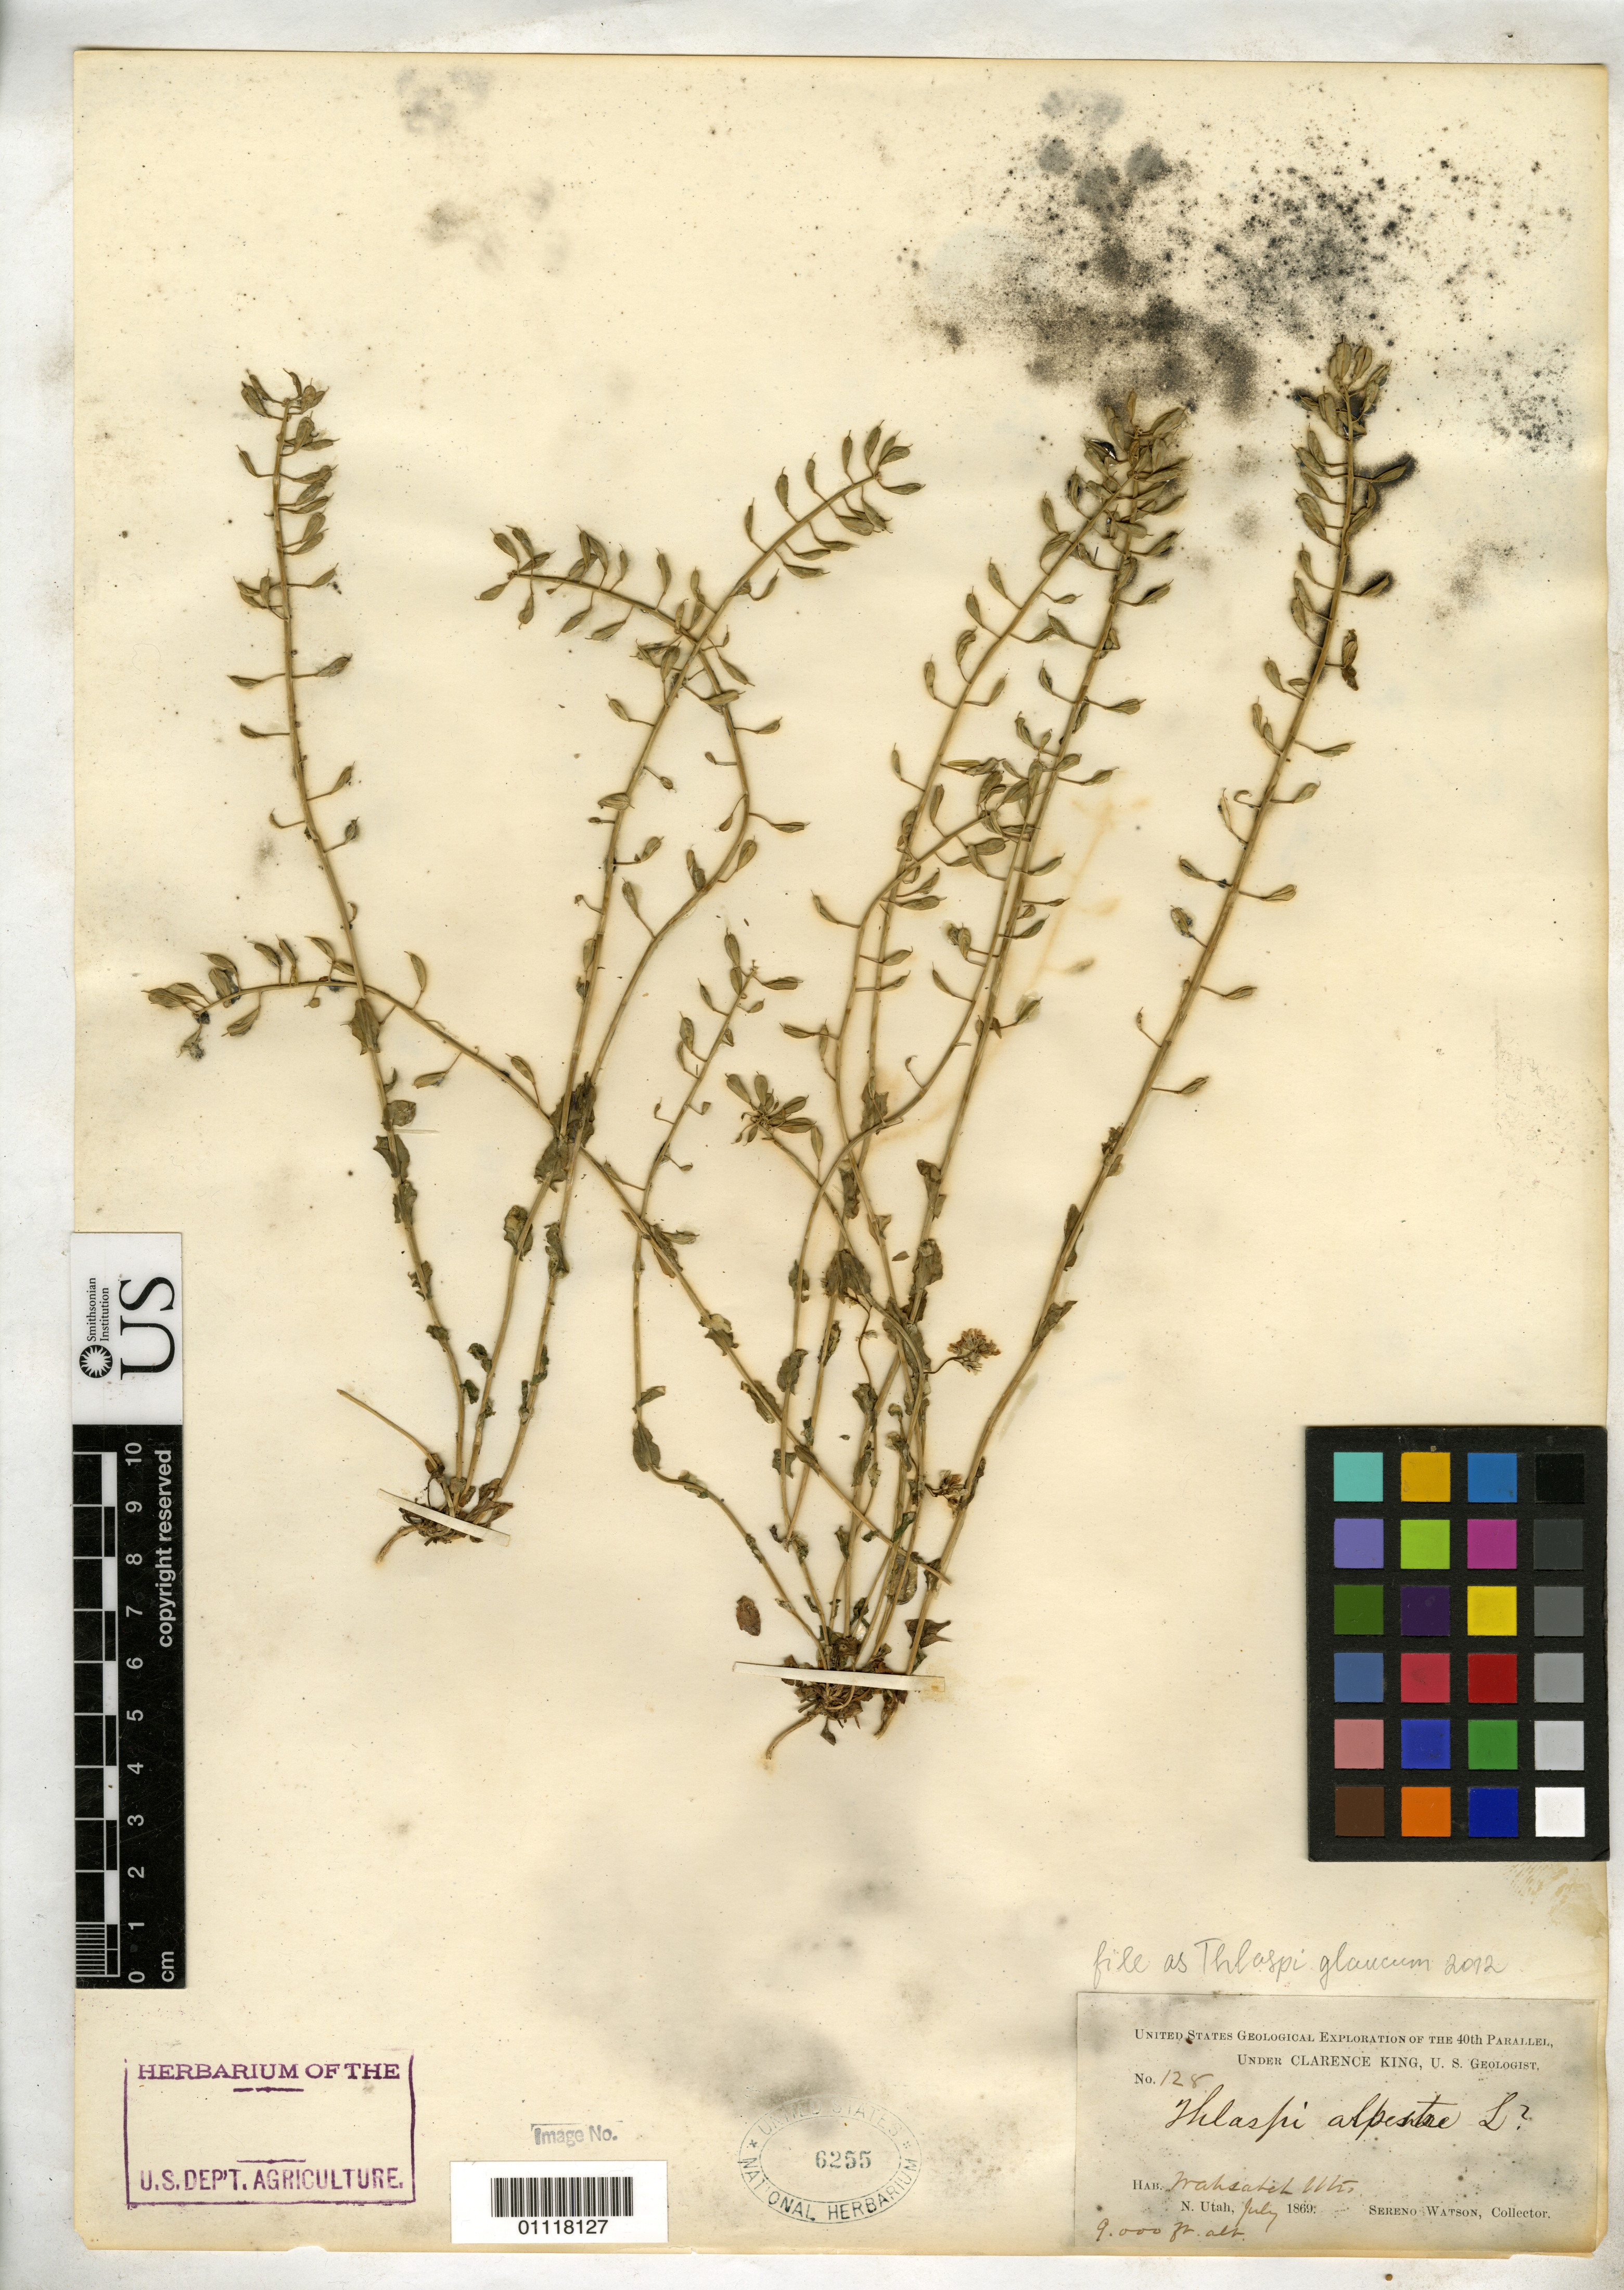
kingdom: Plantae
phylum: Tracheophyta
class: Magnoliopsida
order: Brassicales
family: Brassicaceae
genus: Thlaspi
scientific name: Thlaspi glaucum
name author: (A. Nelson) A. Nelson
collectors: S. Watson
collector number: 128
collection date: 1869-07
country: United States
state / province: Utah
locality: Wasatch [Wahsatch] Mts., N. Utah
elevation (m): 2743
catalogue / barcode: US 6255